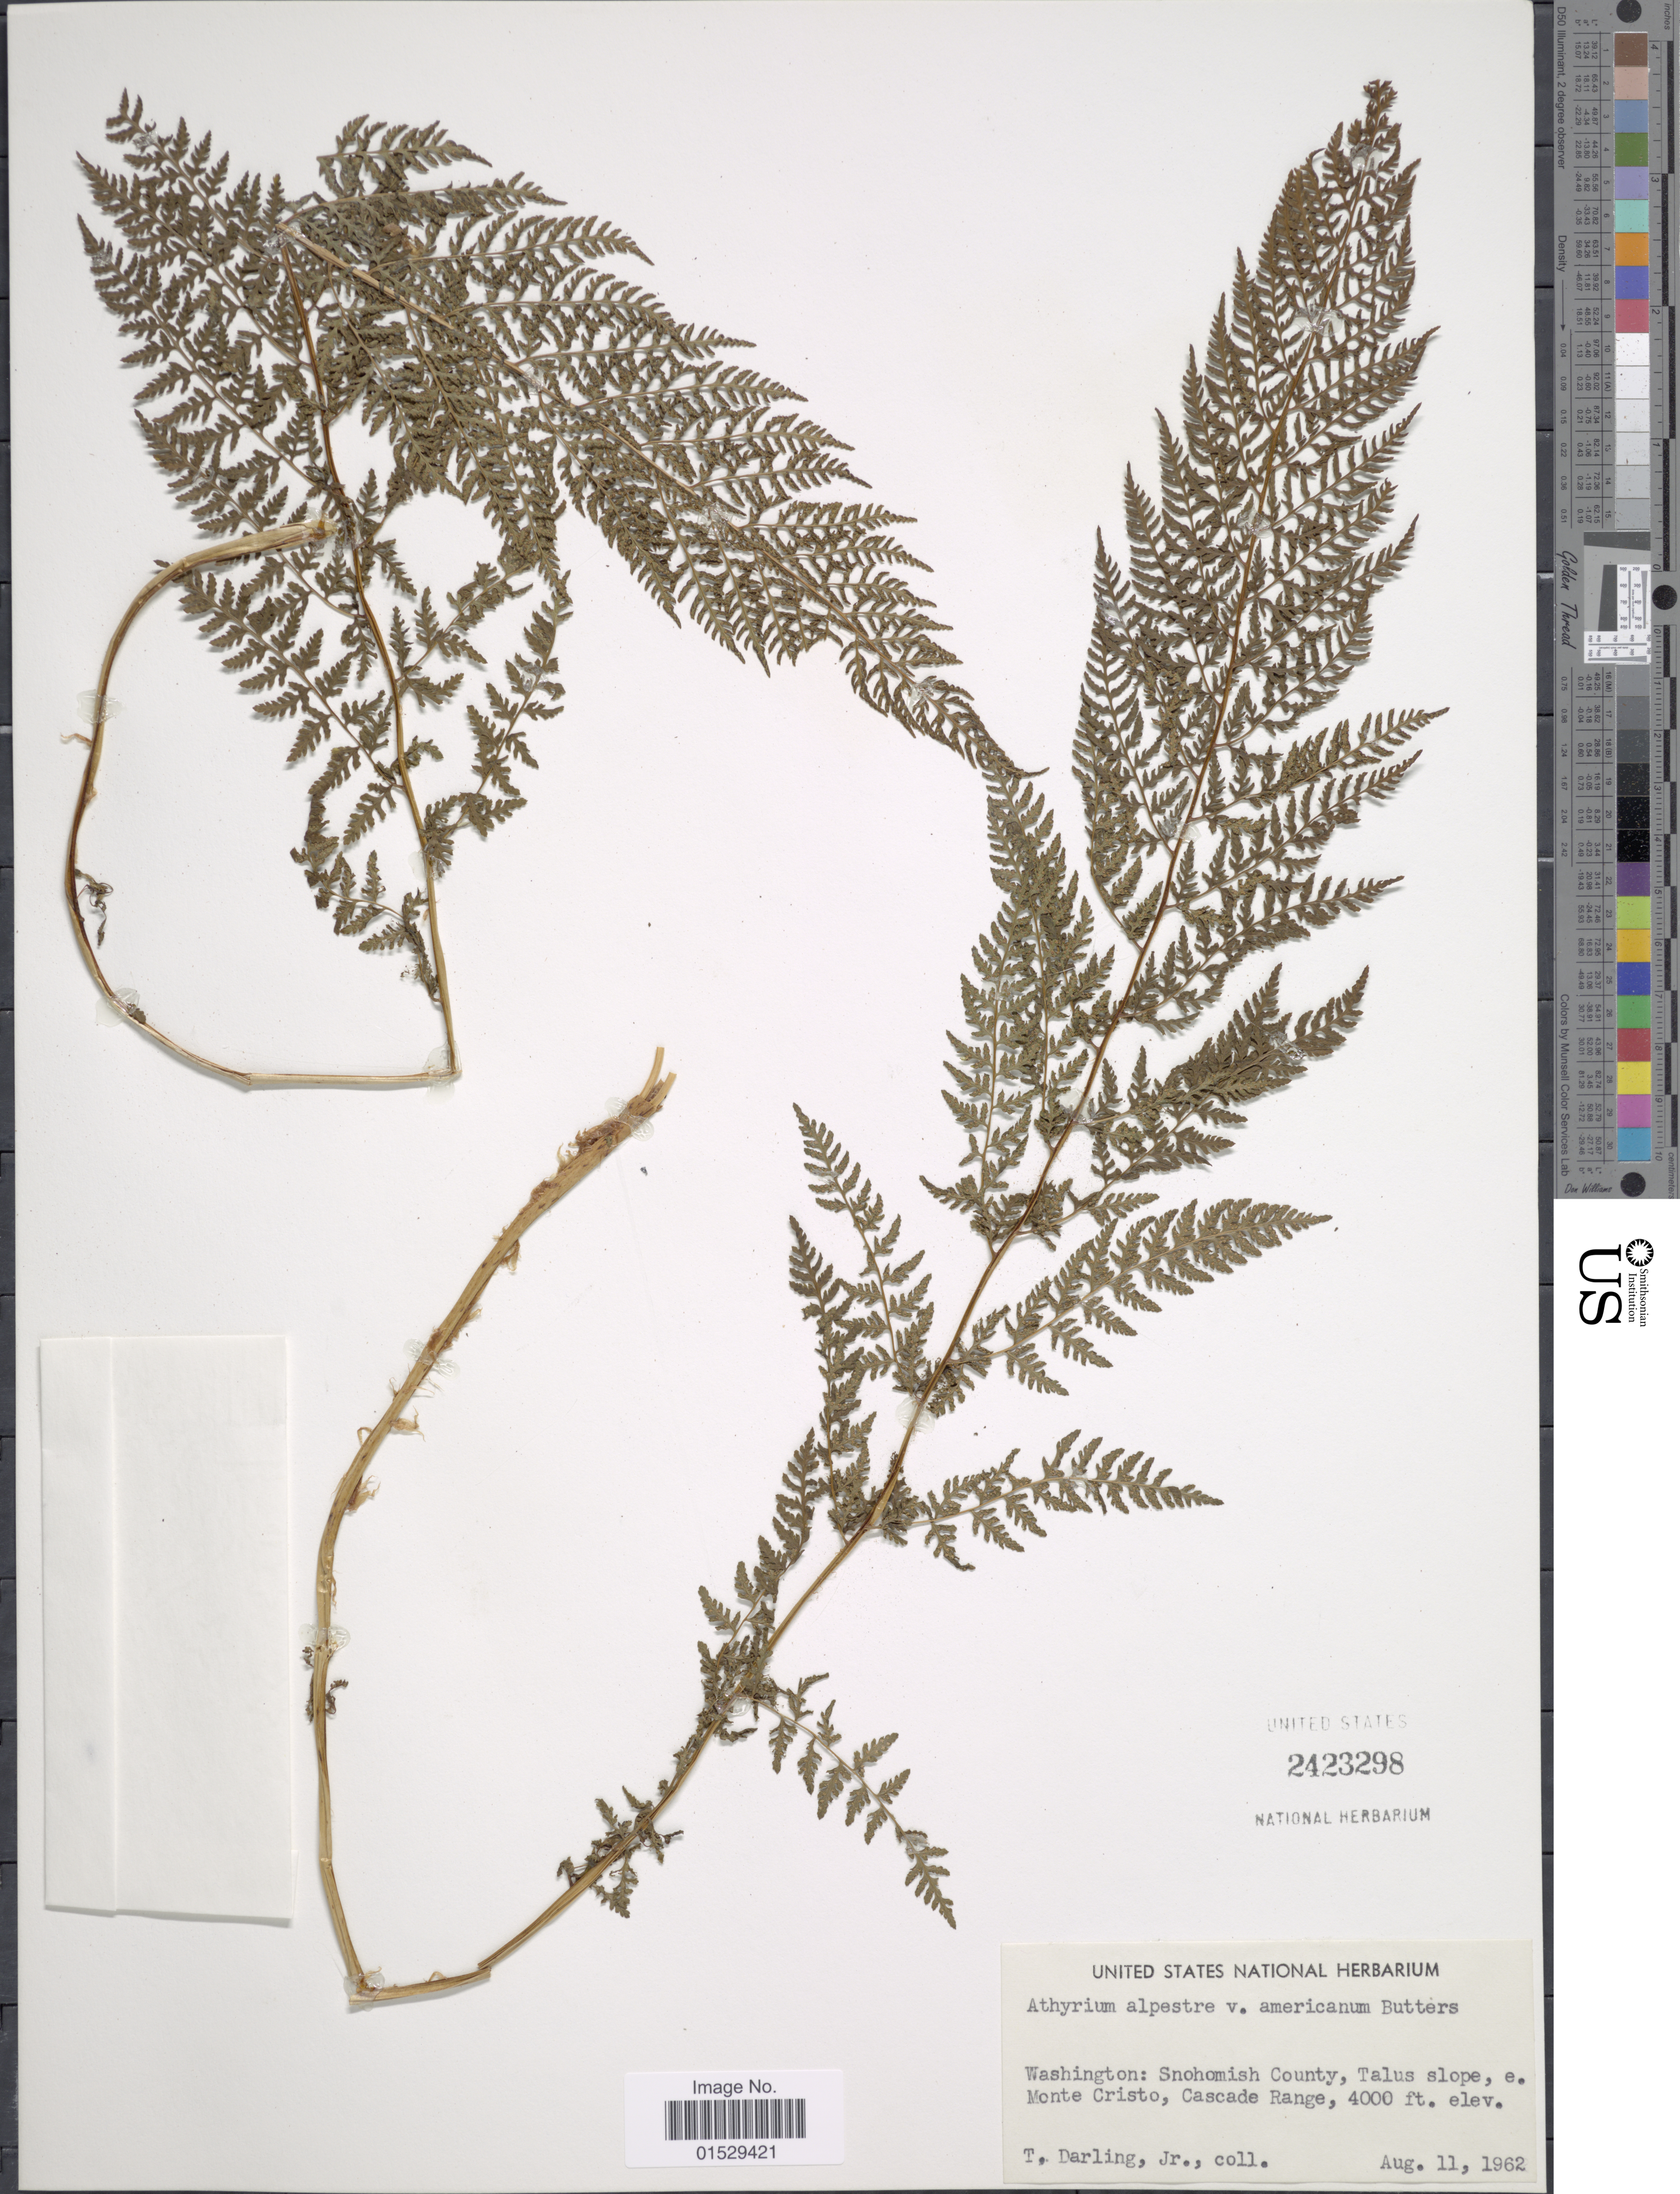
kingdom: Plantae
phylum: Tracheophyta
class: Polypodiopsida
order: Polypodiales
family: Athyriaceae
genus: Athyrium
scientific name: Athyrium distentifolilum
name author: Tausch ex Opiz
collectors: T. Darling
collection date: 1962-08-11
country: United States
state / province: Washington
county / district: Snohomish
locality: Washington: Snohomish County, Talus slope, e. Monte Cristo, Cascade Range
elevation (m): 1219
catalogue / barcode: US 2423298